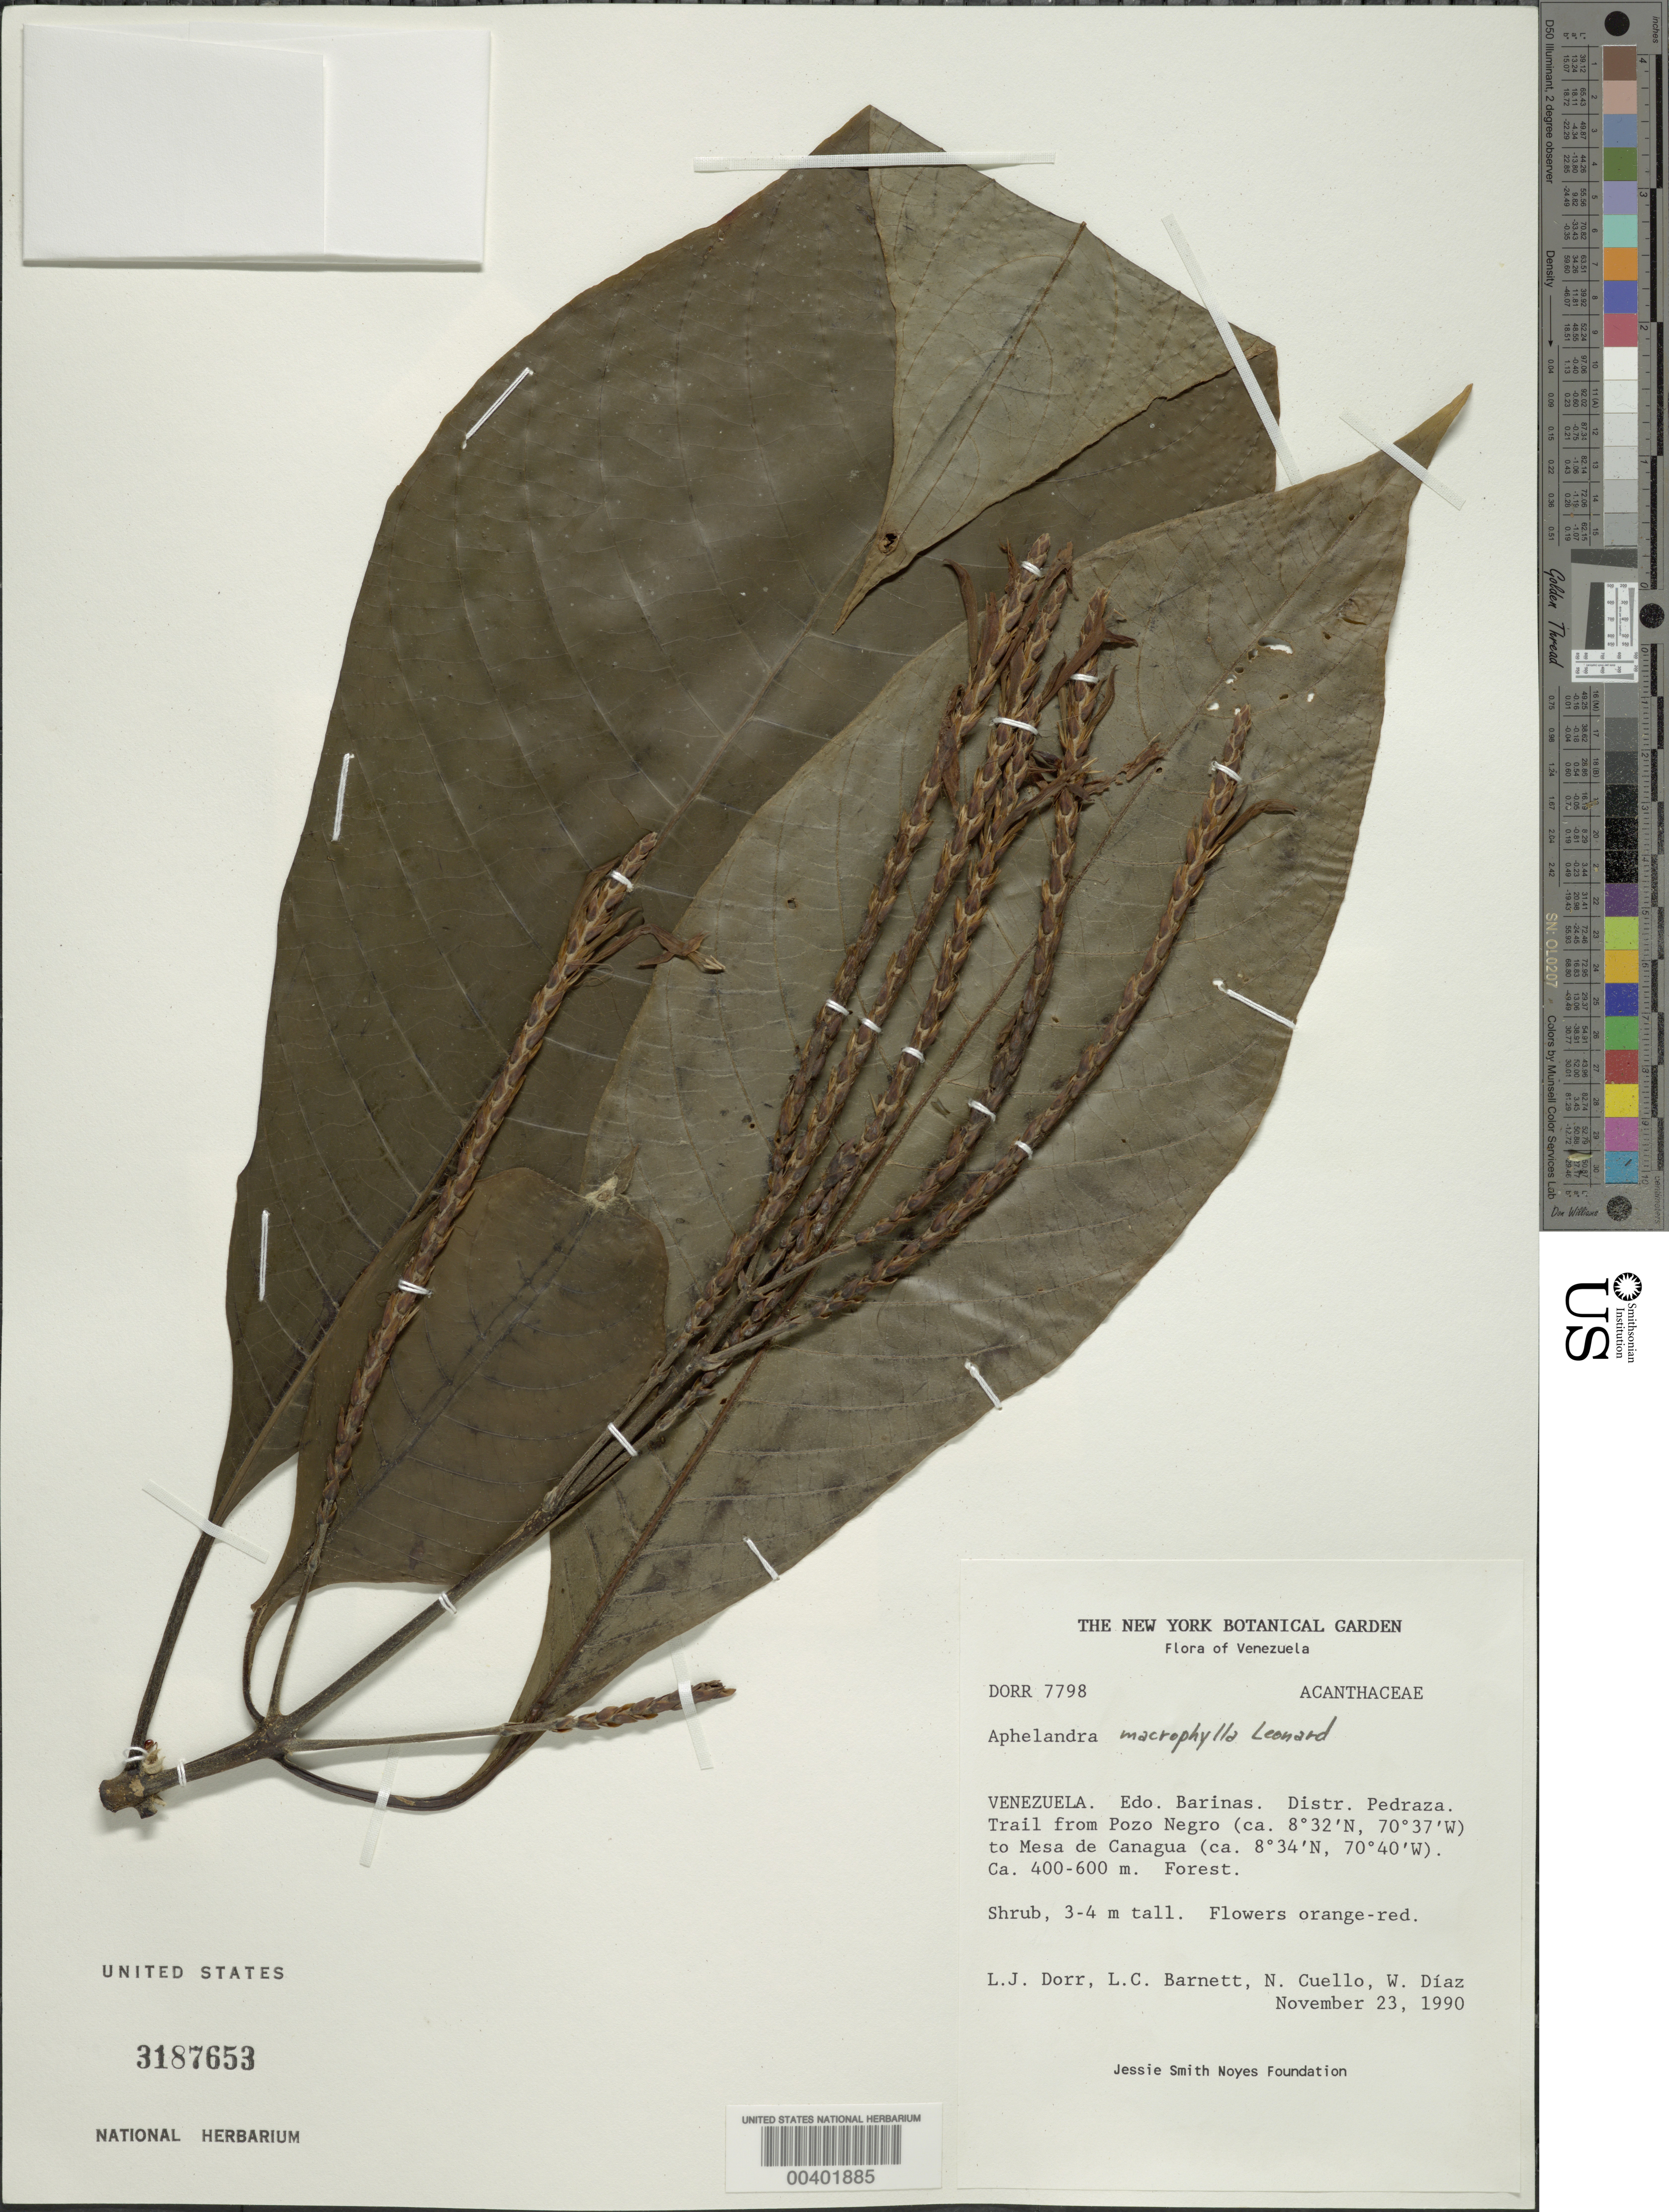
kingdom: Plantae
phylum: Tracheophyta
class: Magnoliopsida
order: Lamiales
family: Acanthaceae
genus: Aphelandra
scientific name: Aphelandra macrophylla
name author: Leonard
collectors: L. J. Dorr, L. C. Barnett, N. L. Cuello & W. Díaz P.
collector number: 7798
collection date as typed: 23 Nov 1990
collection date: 1990-11-23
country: Venezuela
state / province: Barinas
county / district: Pedraza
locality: Trail from Pozo Negro to Mesa de Canaguá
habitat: Forest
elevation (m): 400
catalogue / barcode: US 3187653